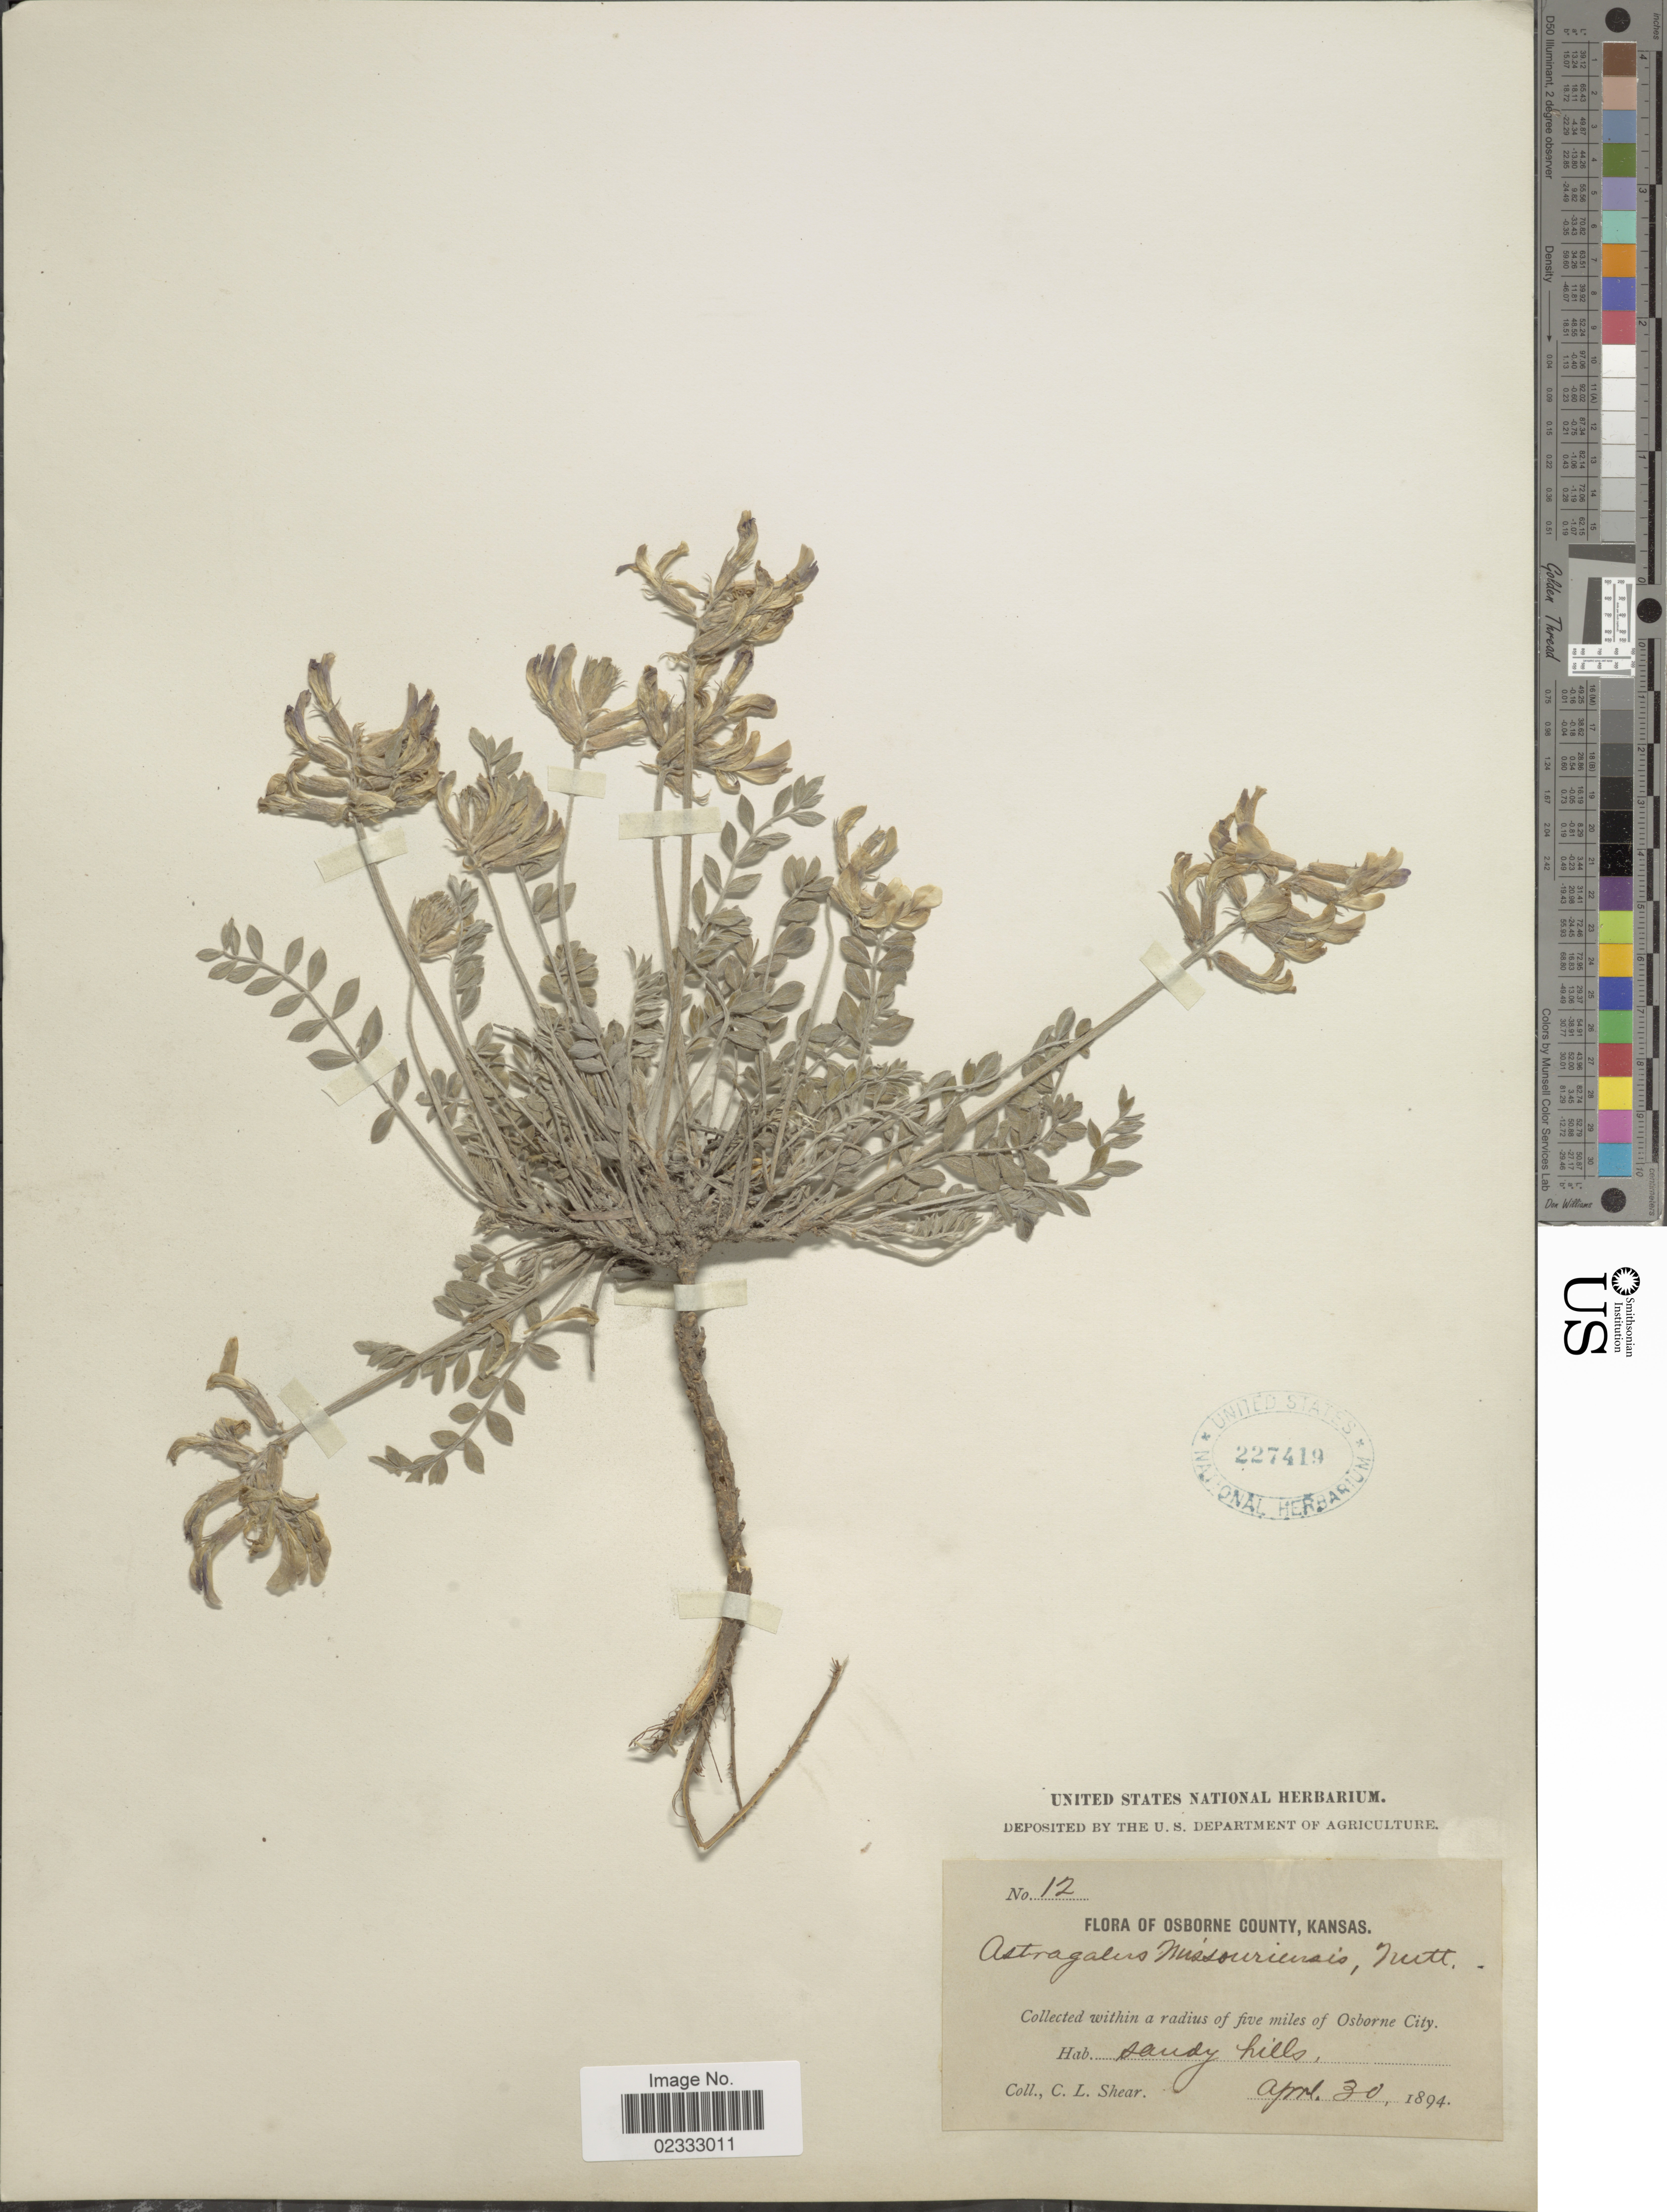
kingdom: Plantae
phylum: Tracheophyta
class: Magnoliopsida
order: Fabales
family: Fabaceae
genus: Astragalus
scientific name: Astragalus missouriensis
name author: Nutt.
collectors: C. L. Shear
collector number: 12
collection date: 1894-04-30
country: United States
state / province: Kansas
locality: Within a radius of five miles of Osborne City, Osborne County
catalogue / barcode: US 227419